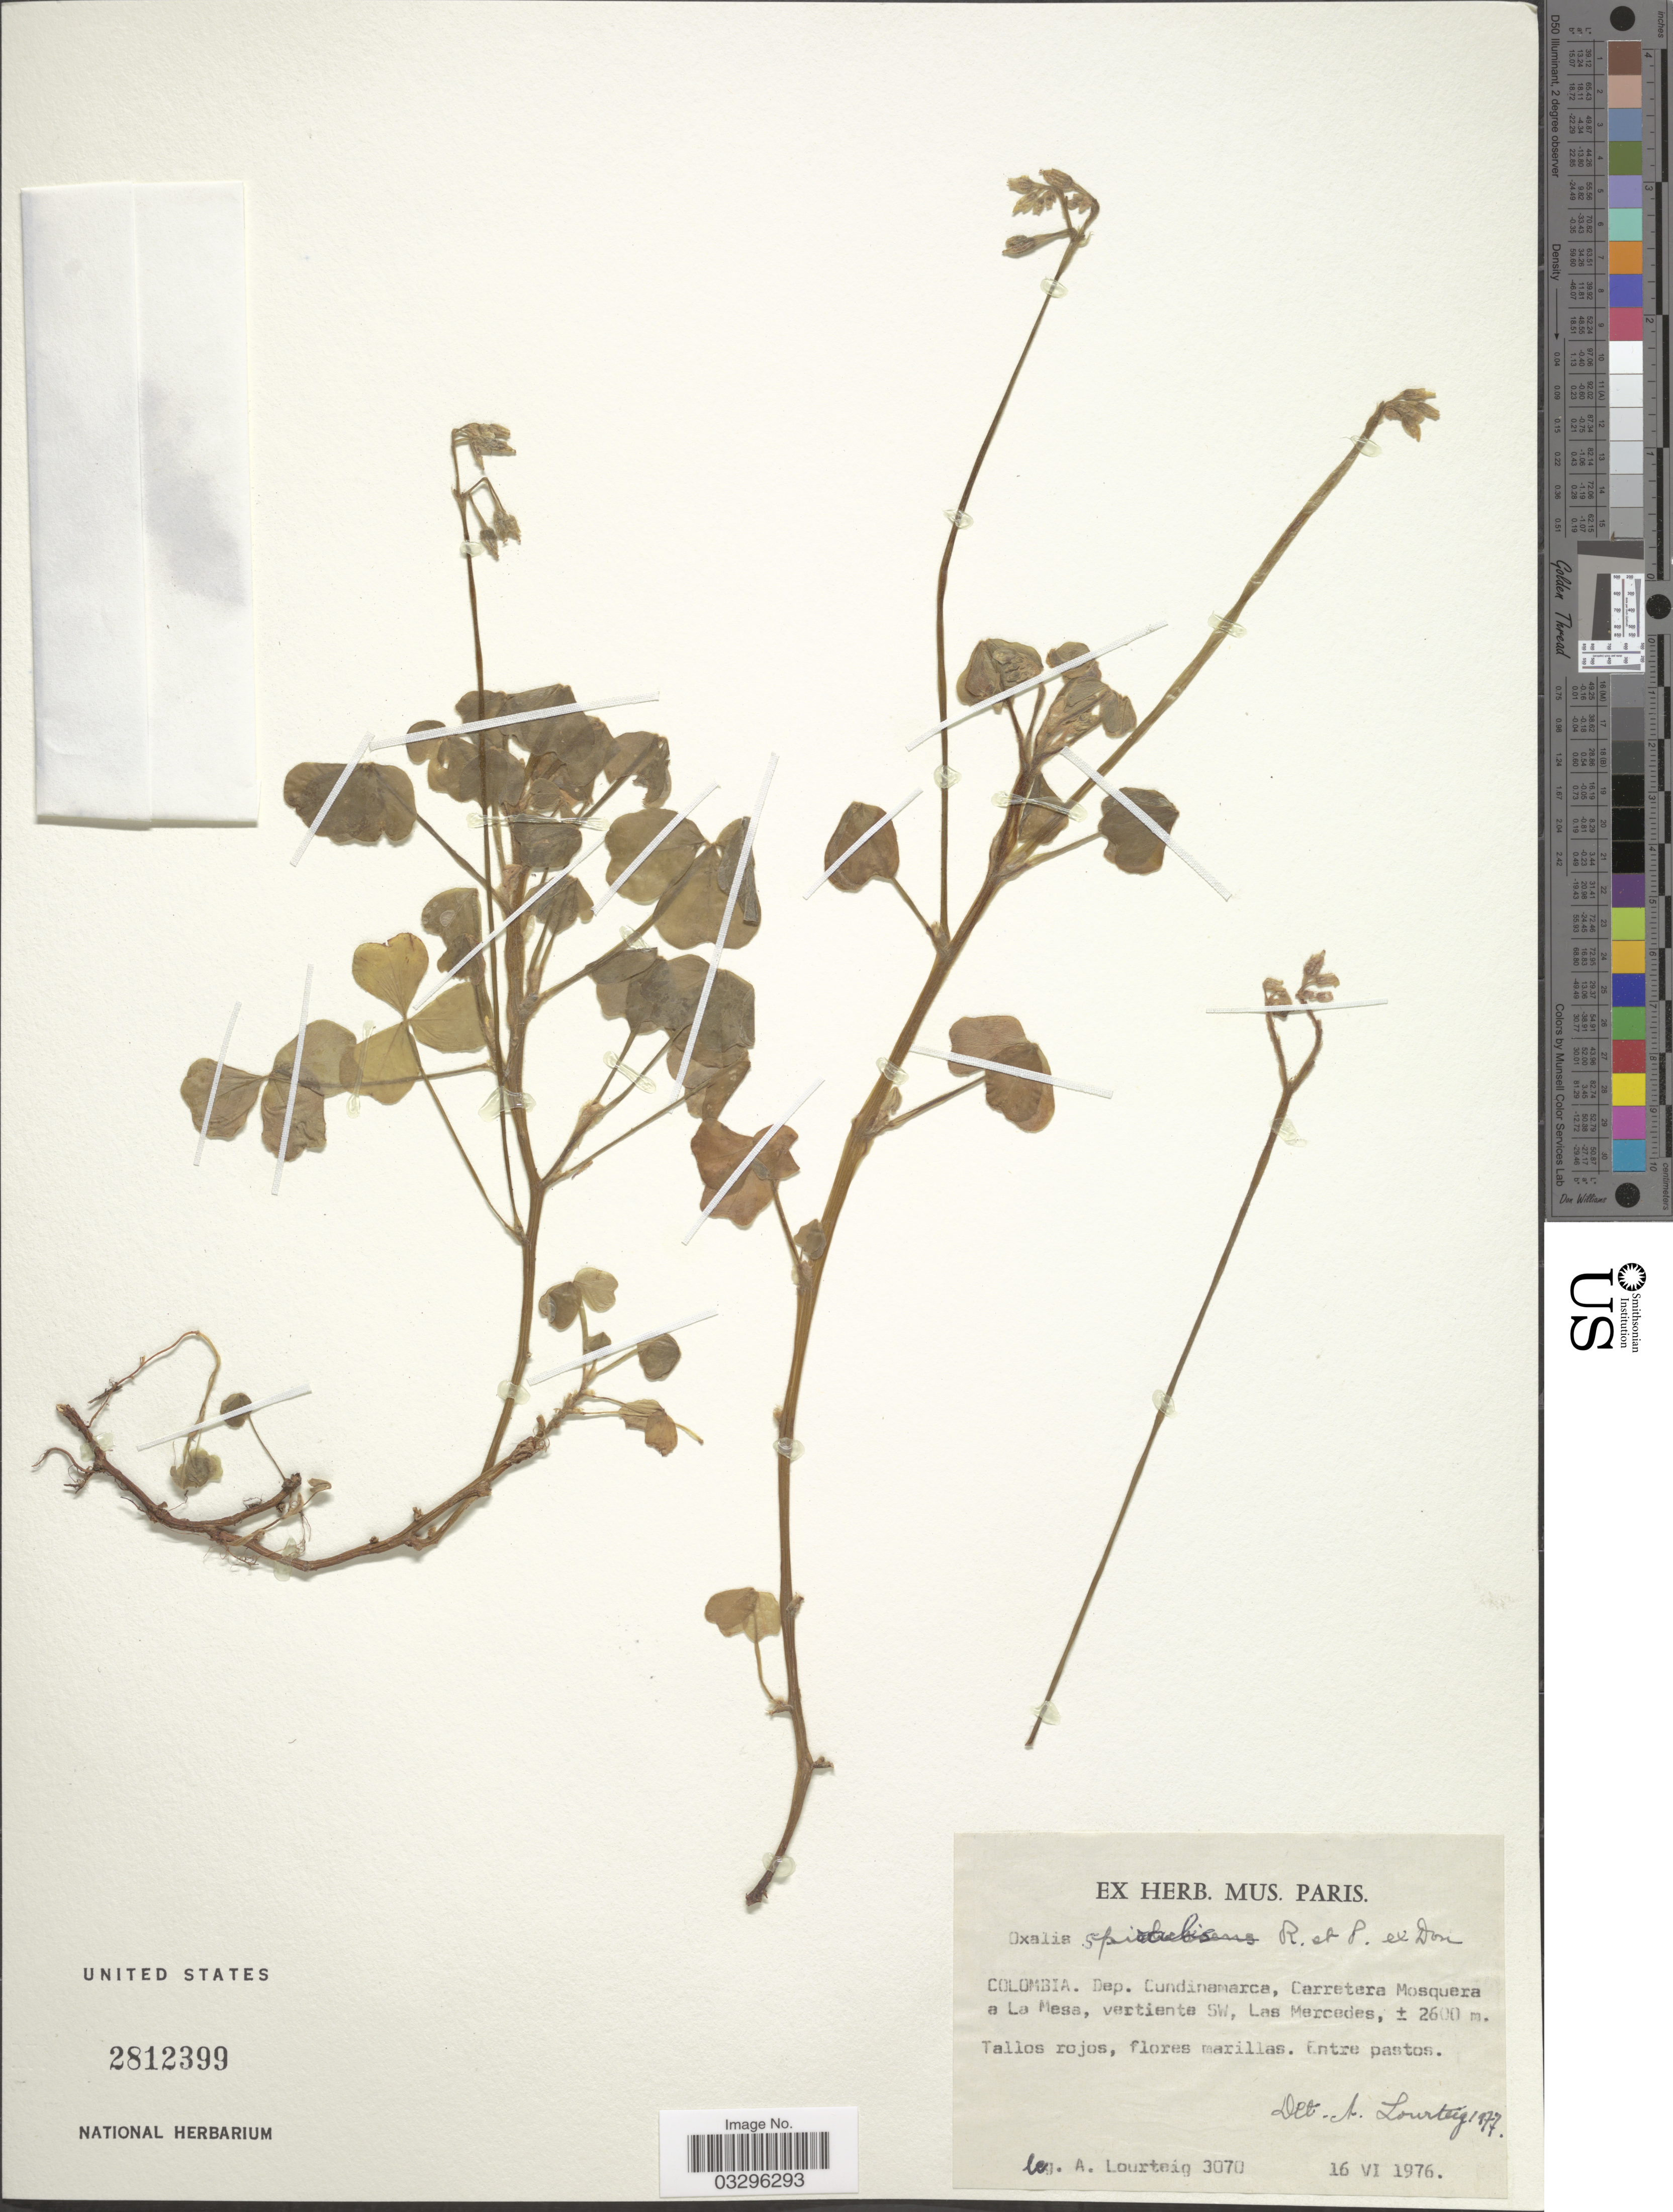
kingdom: Plantae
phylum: Tracheophyta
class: Magnoliopsida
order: Oxalidales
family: Oxalidaceae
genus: Oxalis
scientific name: Oxalis spiralis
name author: Ruiz & Pav. ex G. Don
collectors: A. Lourteig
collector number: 3070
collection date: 1976-06-16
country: Colombia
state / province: Cundinamarca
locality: Dep. Cundinamarca, Carretera Mosquera a La Mesa, vertiente SW, Las Mercedes.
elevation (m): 2600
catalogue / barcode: US 2812399